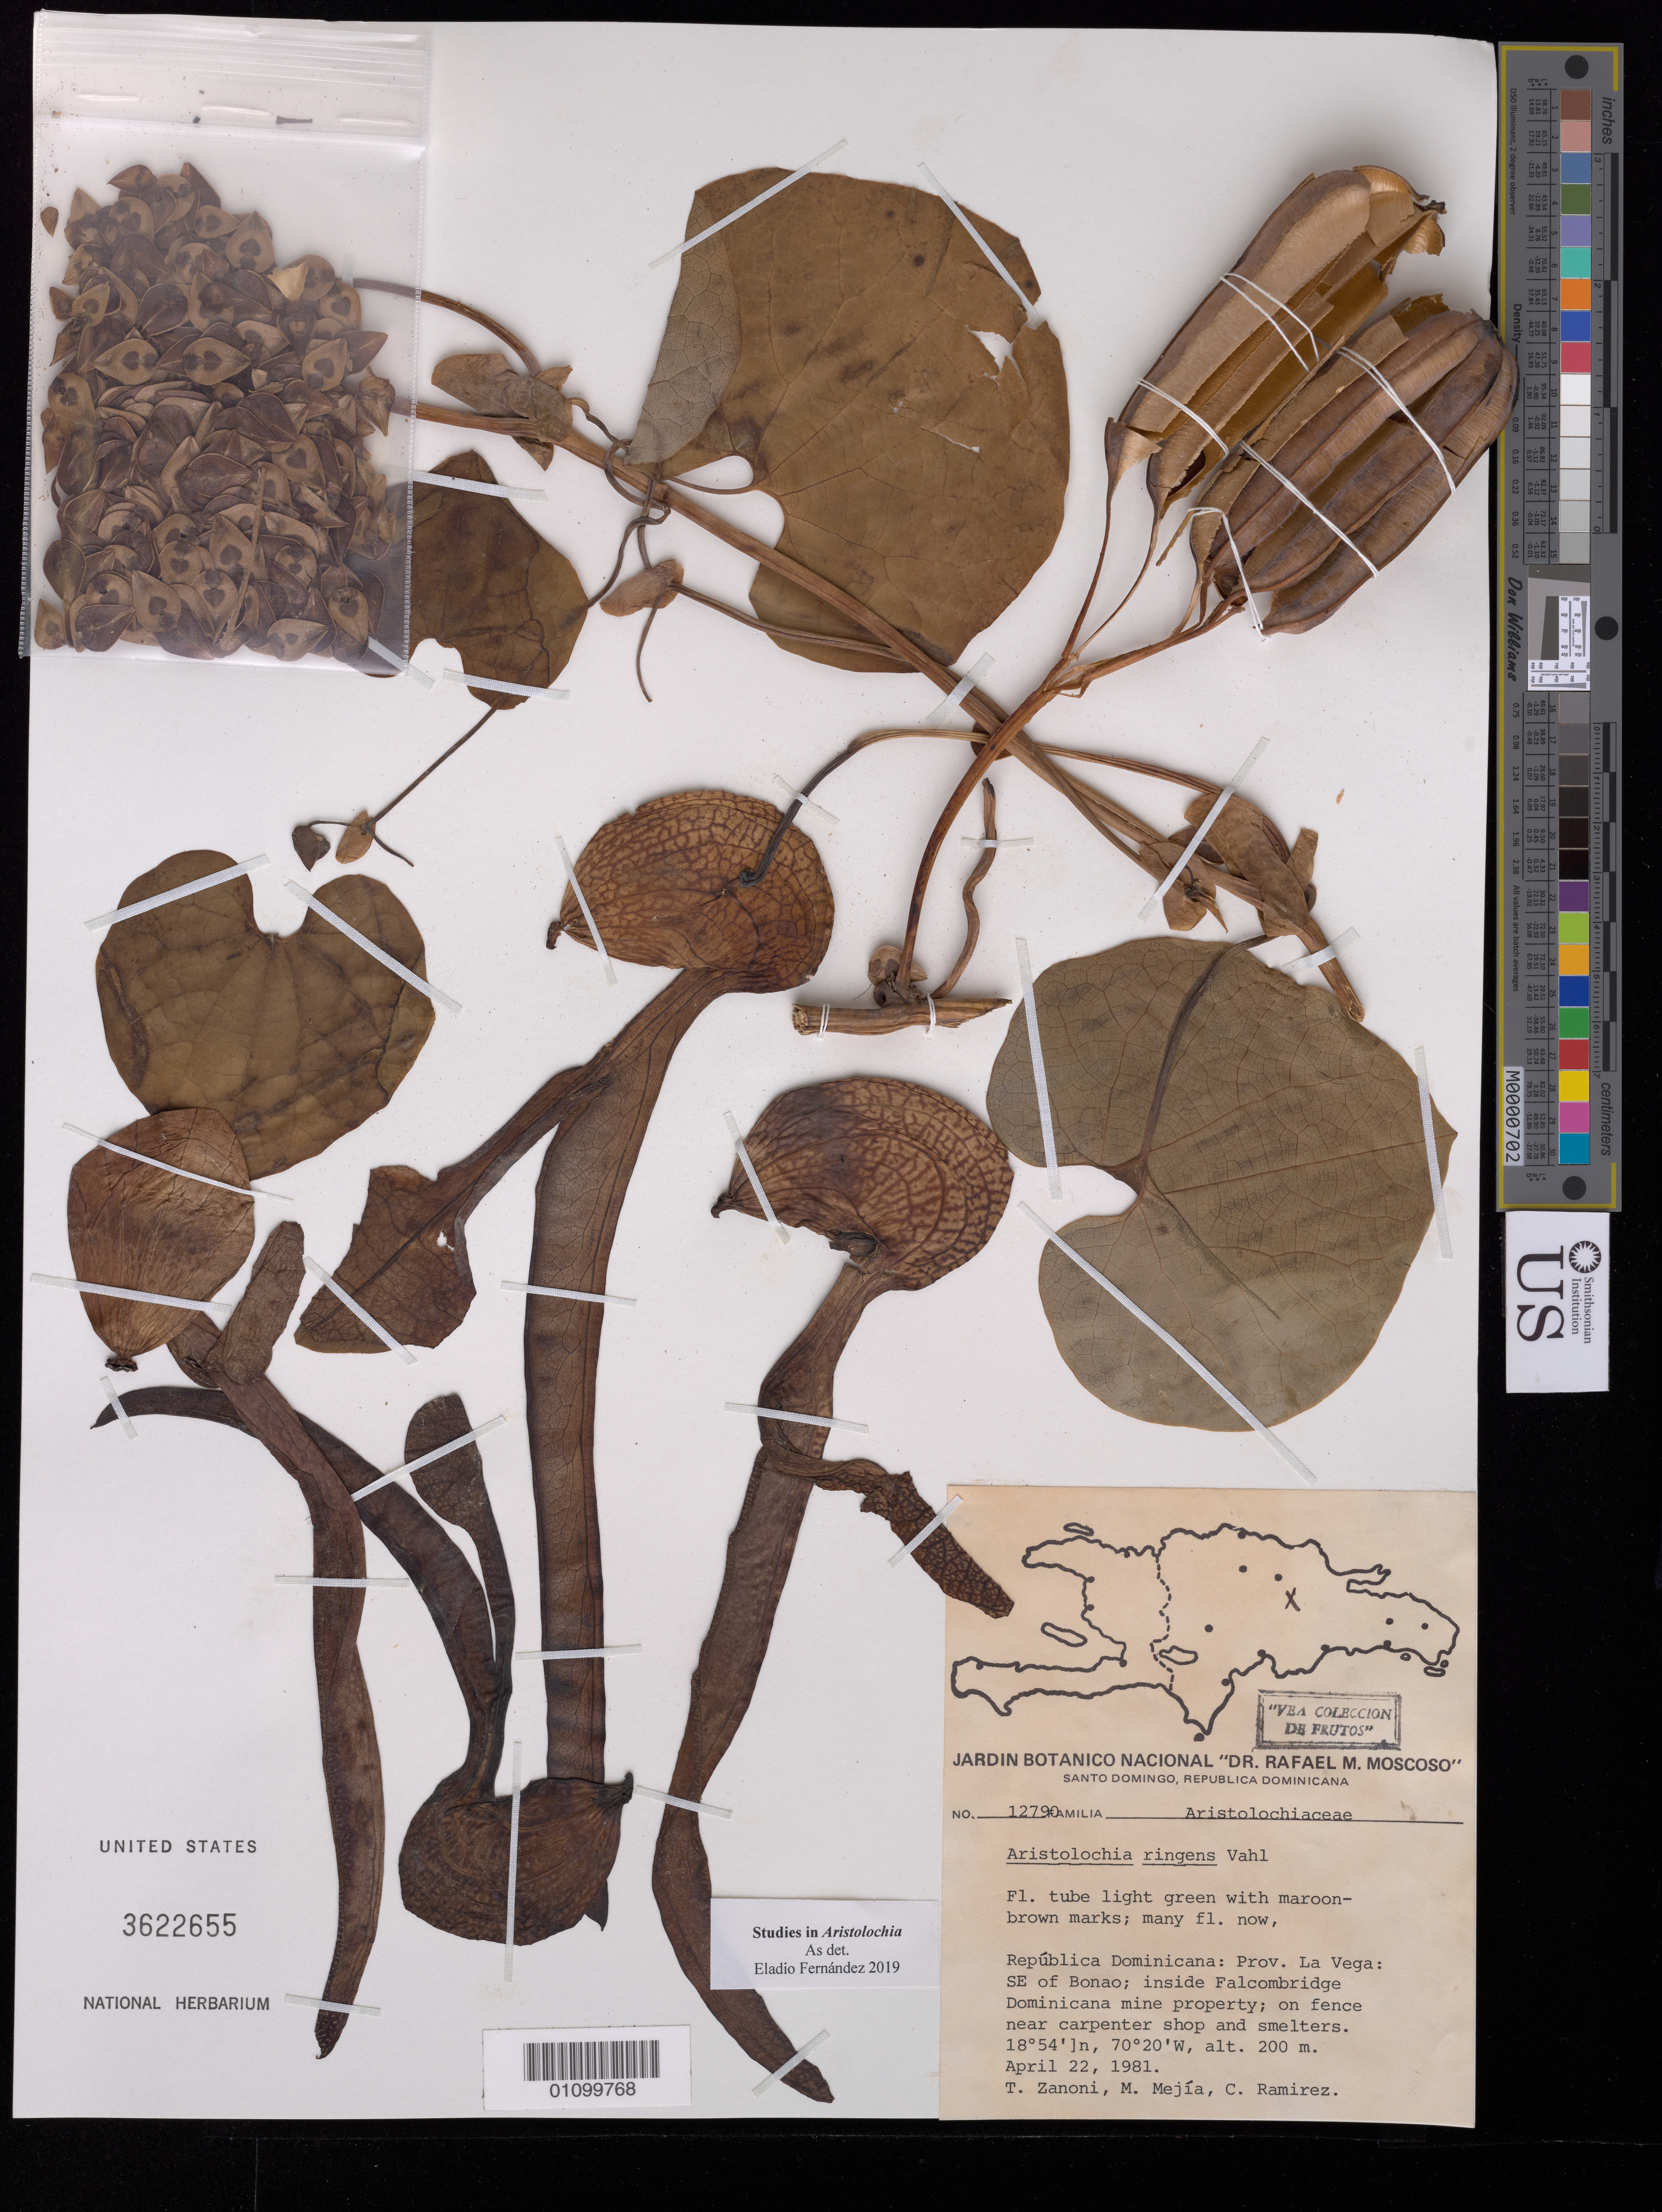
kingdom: Plantae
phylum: Tracheophyta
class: Magnoliopsida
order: Piperales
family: Aristolochiaceae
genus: Aristolochia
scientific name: Aristolochia ringens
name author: Vahl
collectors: T. A. Zanoni, M. Mejia & C. Ramirez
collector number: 12790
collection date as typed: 21 Apr 1981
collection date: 1981-04-21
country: Dominican Republic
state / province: La Vega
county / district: Bonao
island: Hispaniola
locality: SE of Bonao; inside Falcombridge Dominicana mine property; on the fence near carpenter shop and smelters.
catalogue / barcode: US 3622655